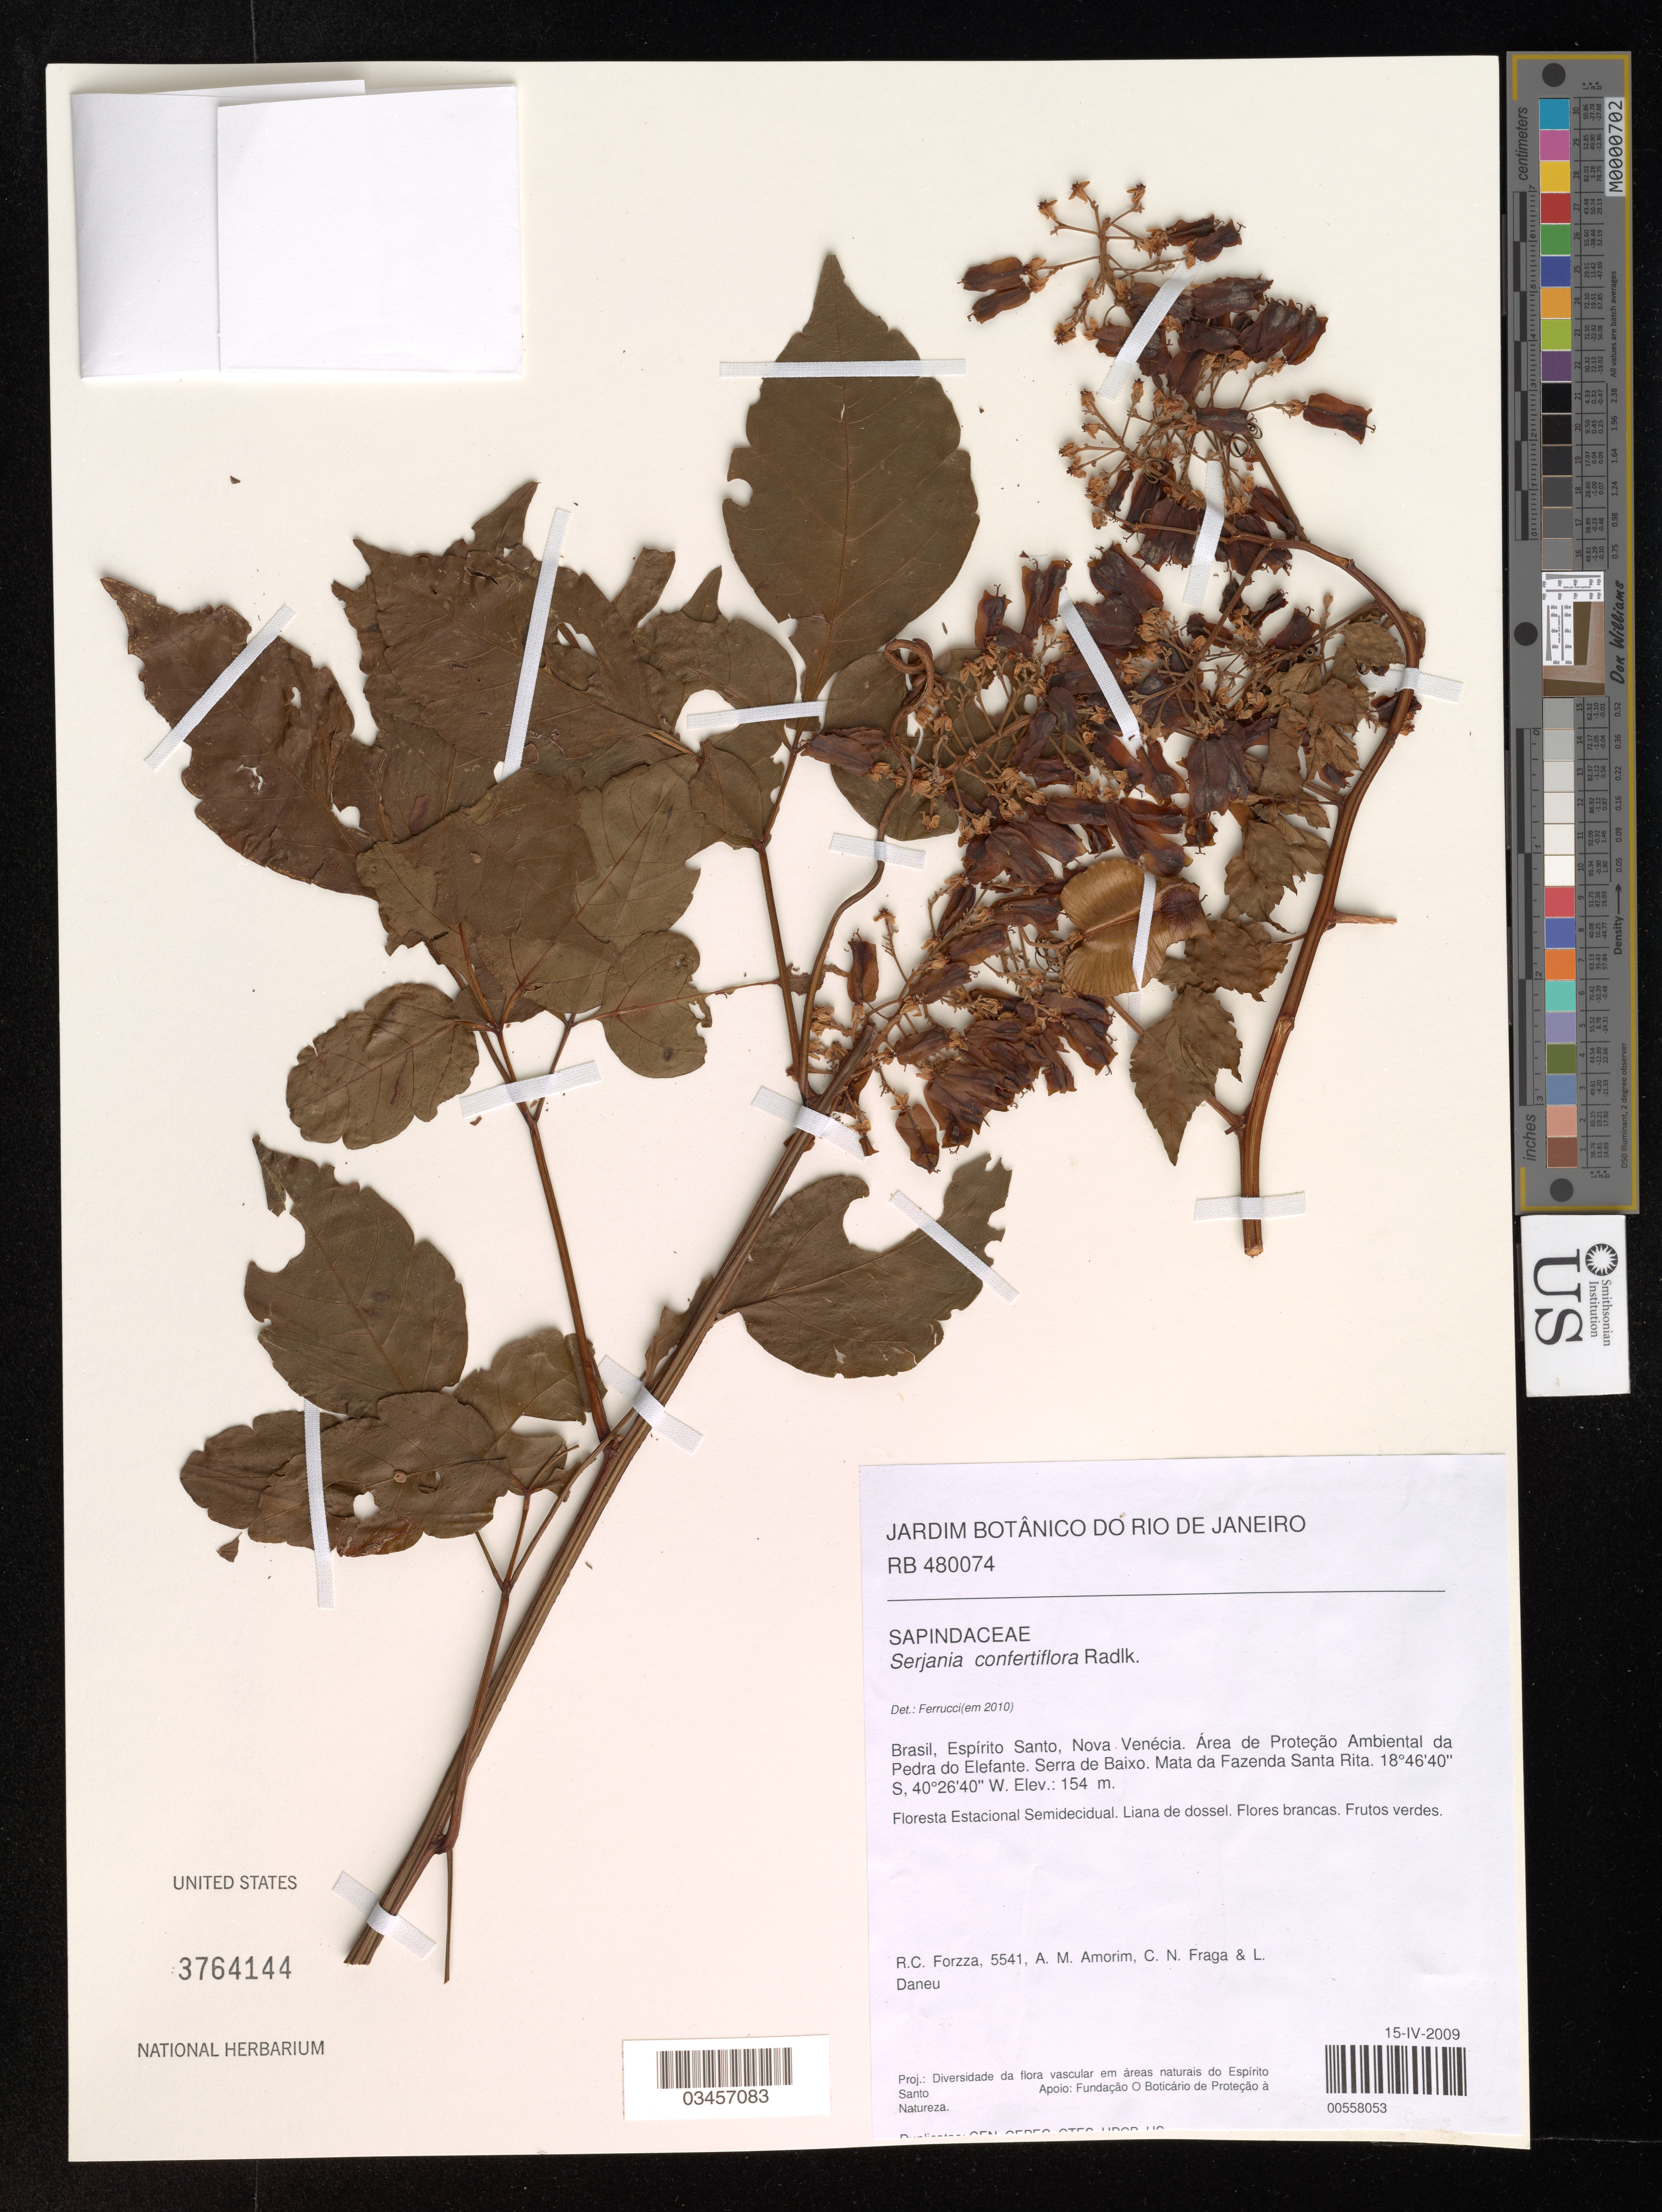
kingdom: Plantae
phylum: Tracheophyta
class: Magnoliopsida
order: Sapindales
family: Sapindaceae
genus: Serjania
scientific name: Serjania confertiflora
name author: Radlk.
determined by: Ferrucci, María S.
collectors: R. C. Forzza, A. M. Amorim, C. Fraga & L. Daneu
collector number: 5541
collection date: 2009-04-15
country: Brazil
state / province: Espirito Santo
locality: Nova. Venécia. Área de Proteção Ambiental da Pedra do Elefante. Serra de Baixo. Mata da Fazenda Santa Rita.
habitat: Floresta Estacional Semidecidual.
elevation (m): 154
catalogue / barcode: US 3764144